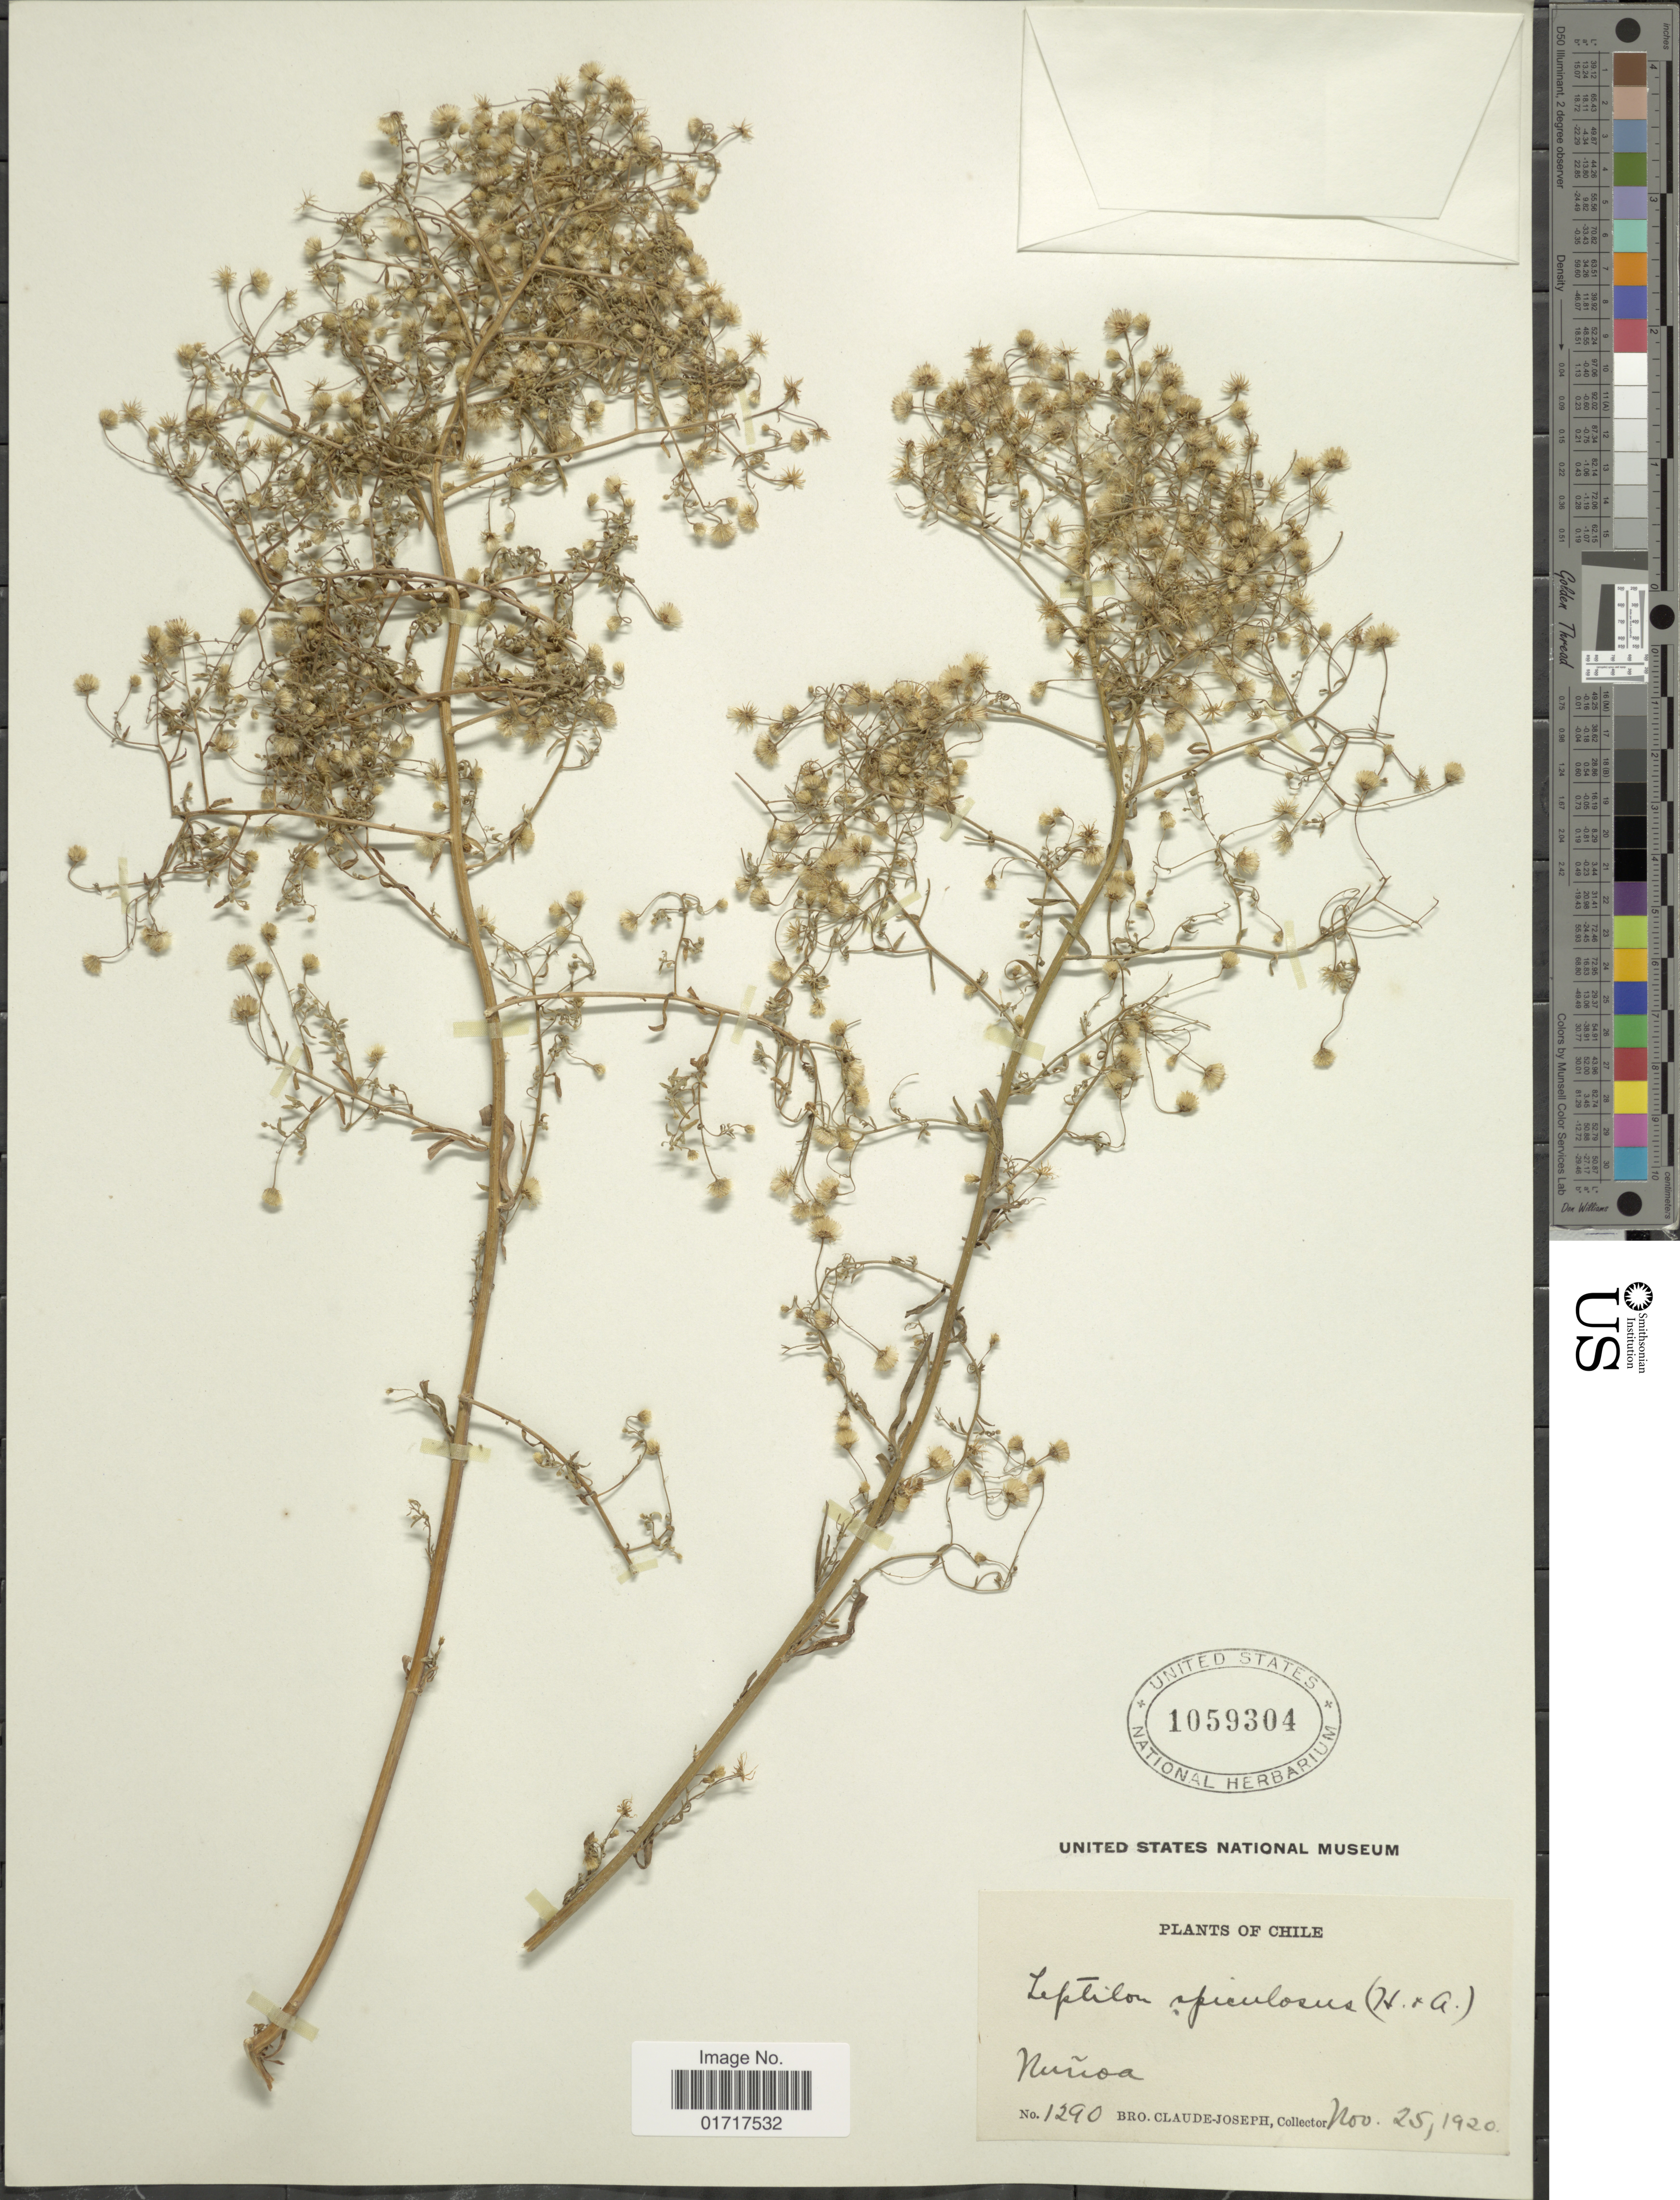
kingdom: Plantae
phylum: Tracheophyta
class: Magnoliopsida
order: Asterales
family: Asteraceae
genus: Conyza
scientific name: Conyza spiculosa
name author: (Hook. & Arn.) Zardini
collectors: Bro. Claude-Joseph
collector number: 1290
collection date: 1920-11-25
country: Chile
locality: Nunoa.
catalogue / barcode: US 1059304